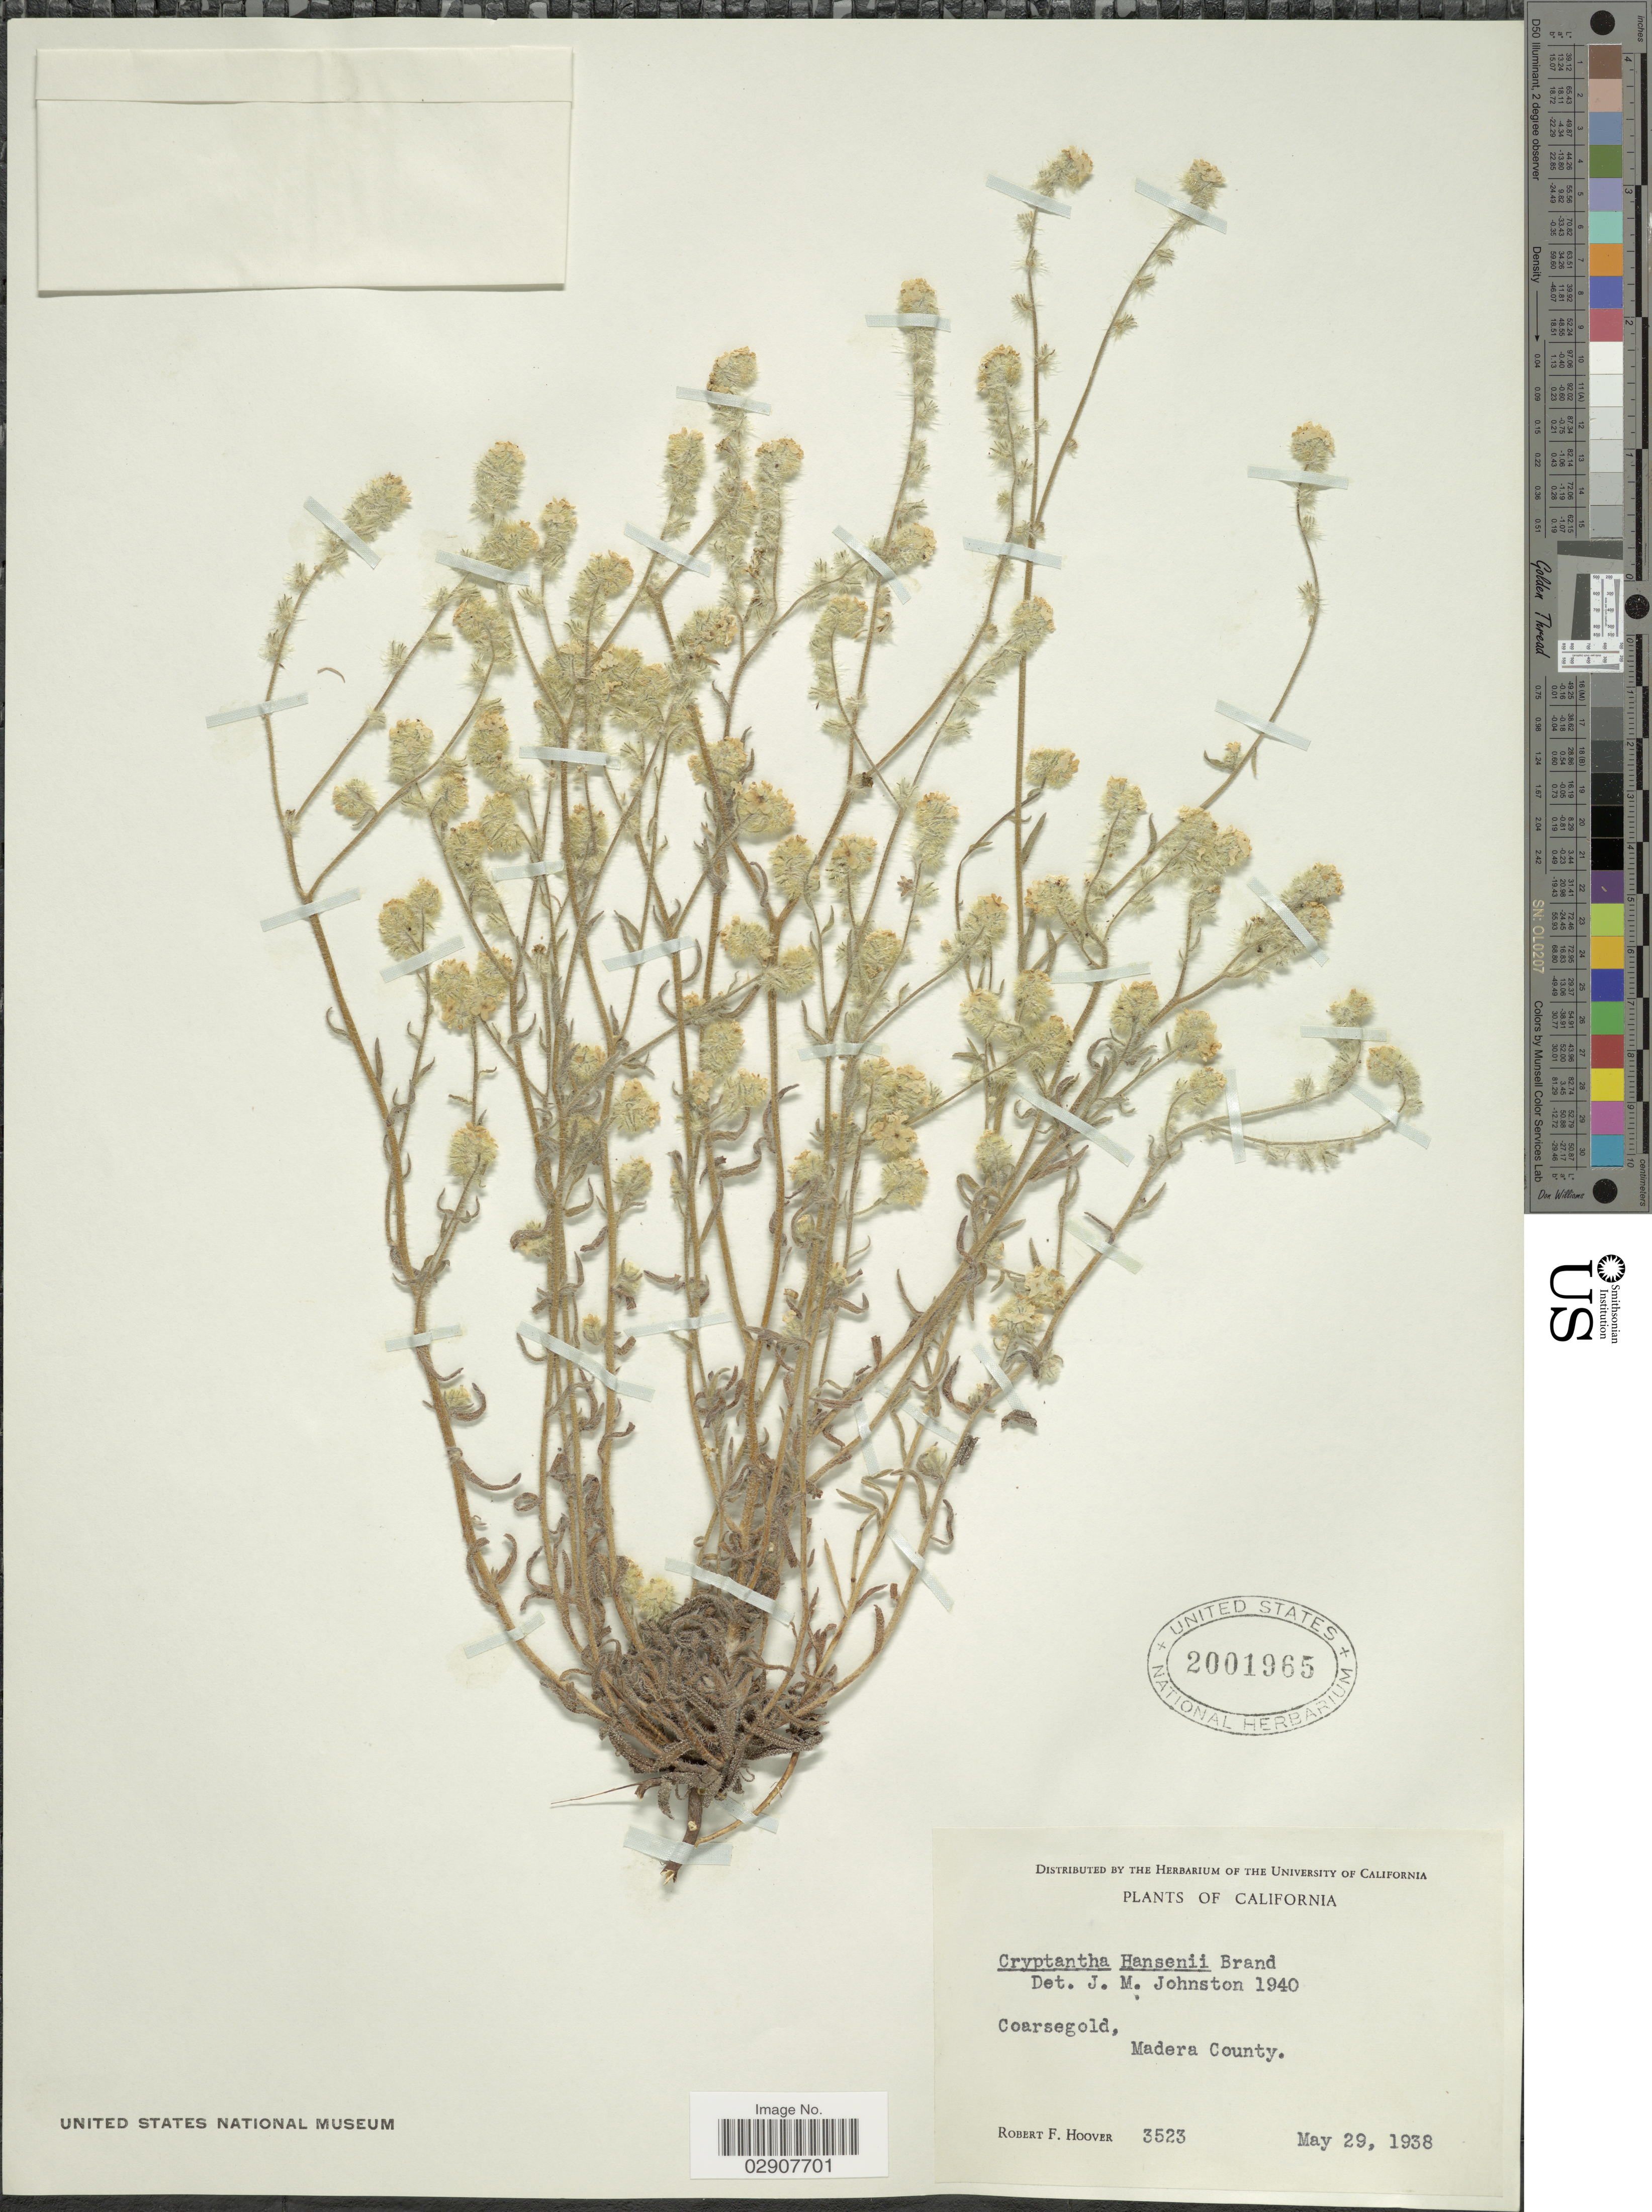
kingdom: Plantae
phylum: Tracheophyta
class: Magnoliopsida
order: Boraginales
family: Boraginaceae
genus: Cryptantha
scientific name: Cryptantha intermedia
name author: (A. Gray) Greene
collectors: R. F. Hoover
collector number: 3523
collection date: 1938-05-29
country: United States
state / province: California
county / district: Madera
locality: Coarsegold, Madera County.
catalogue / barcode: US 2001965